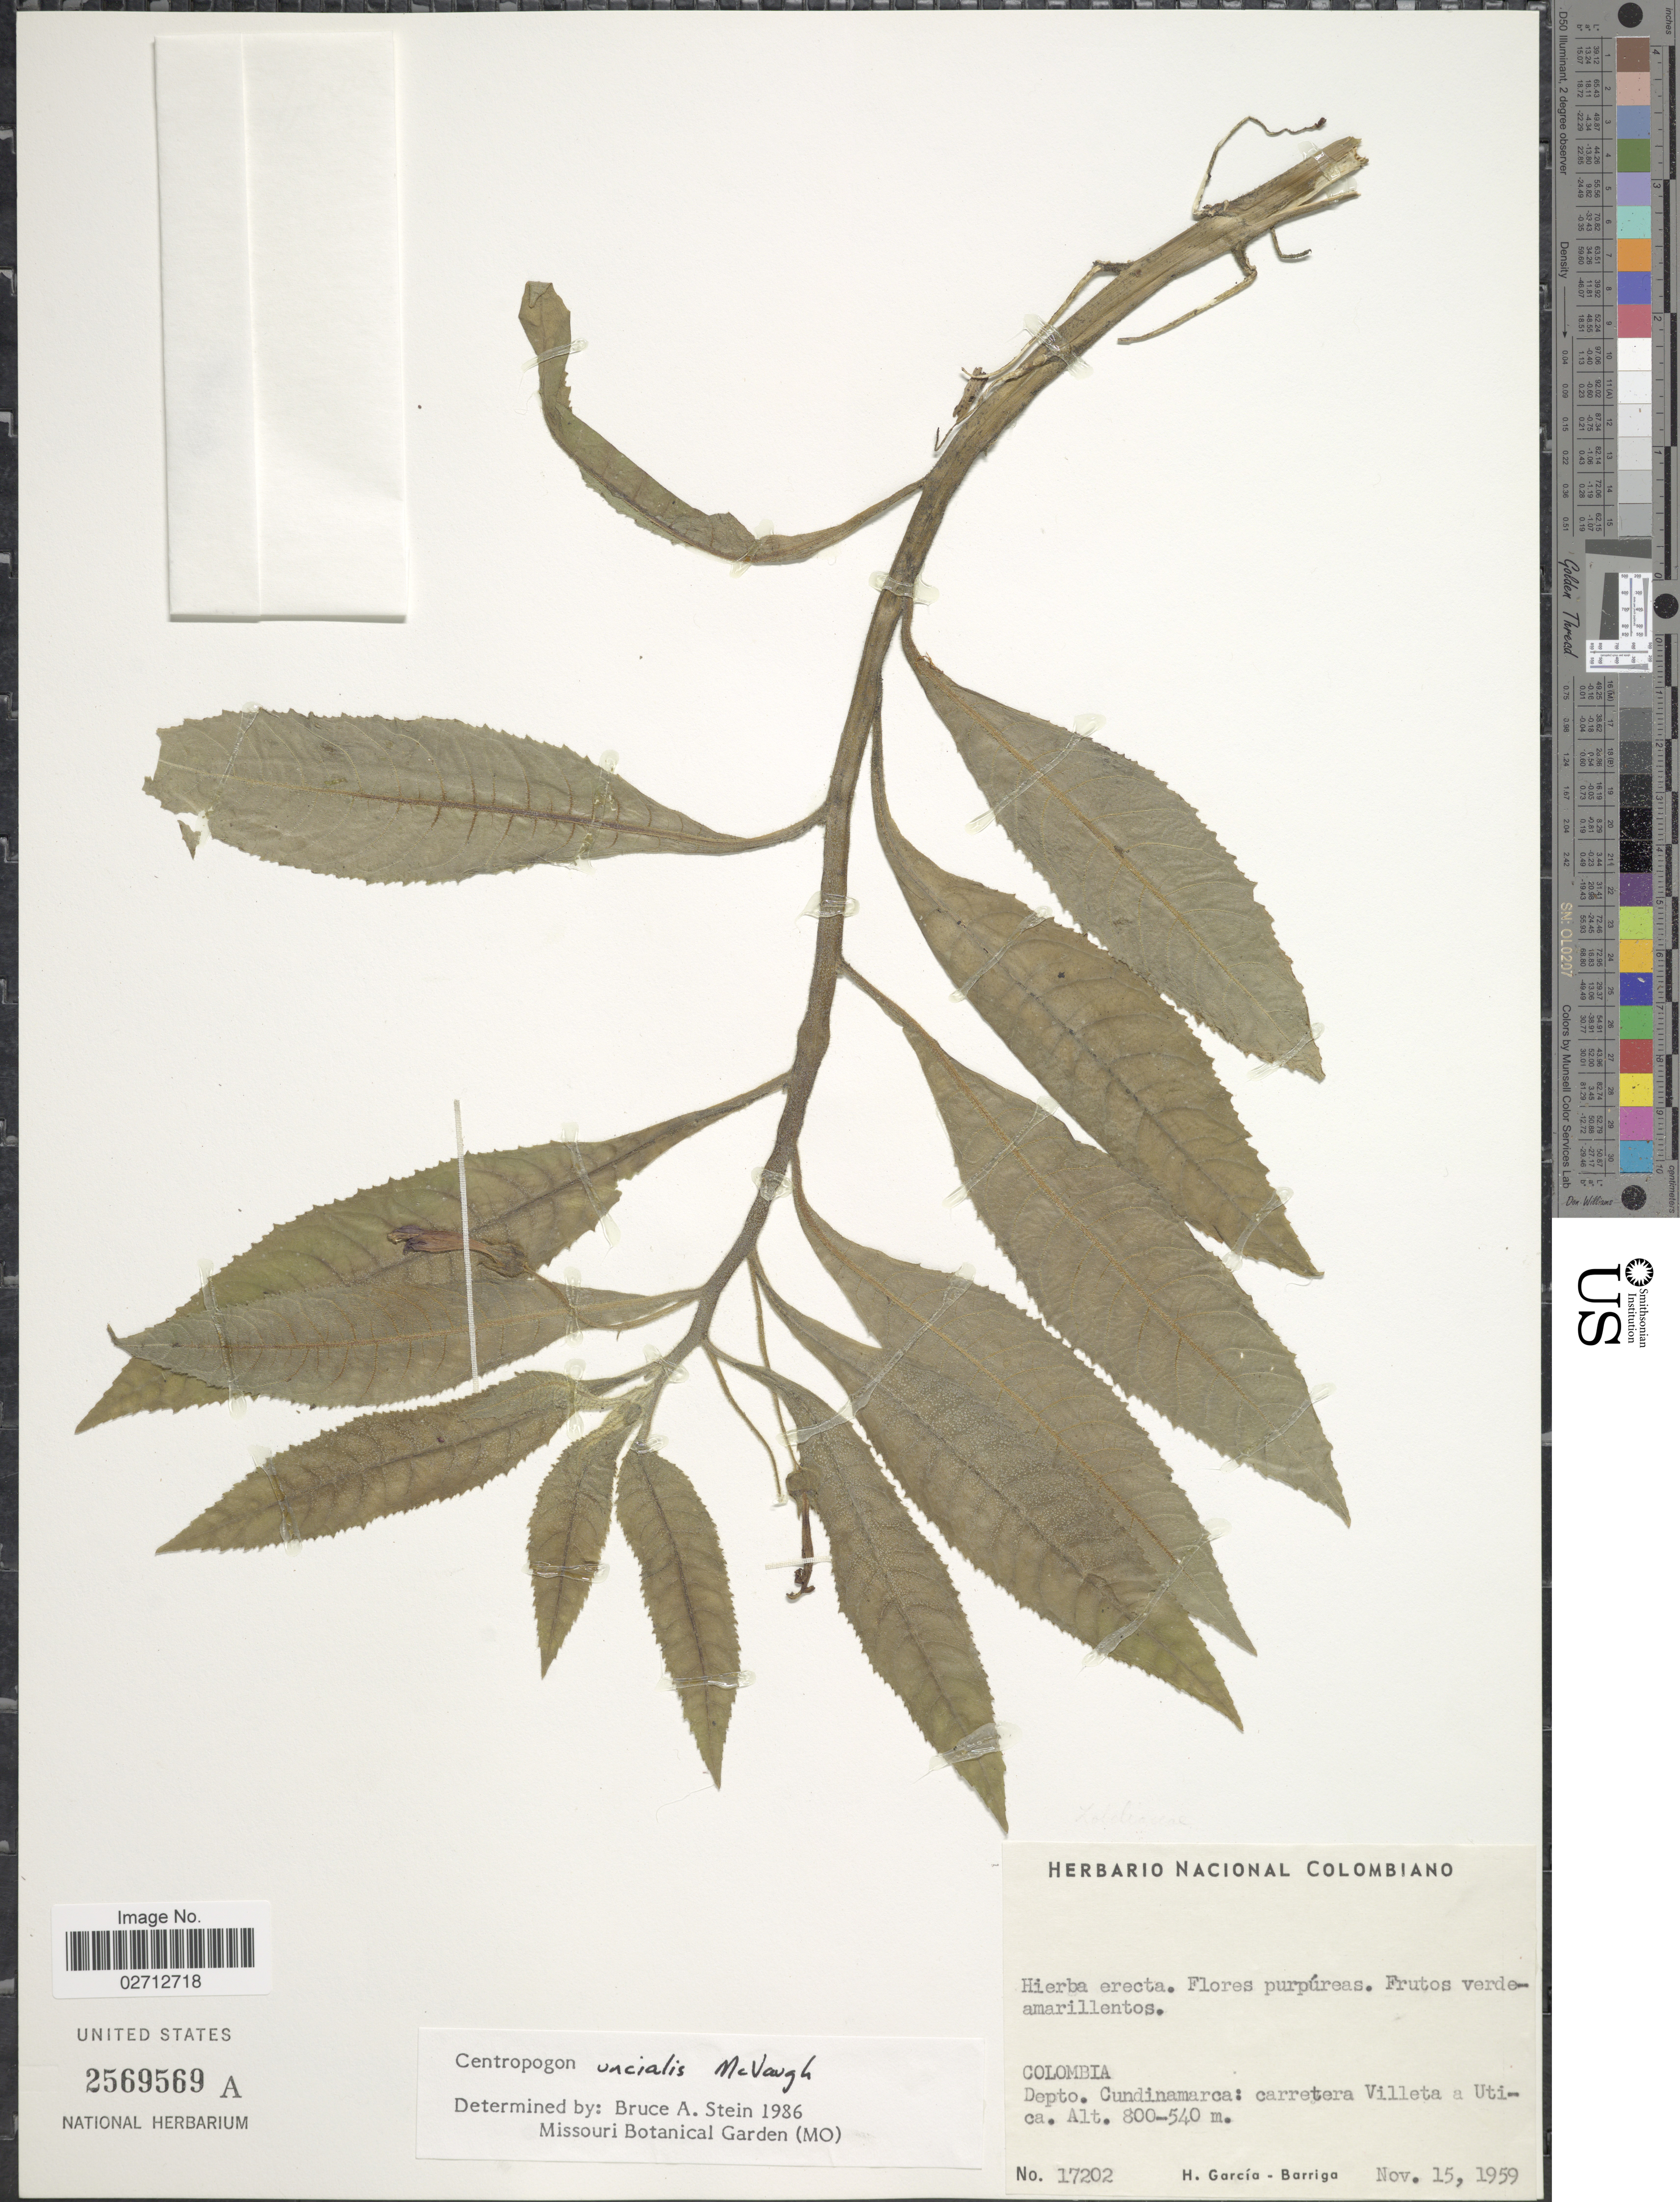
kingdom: Plantae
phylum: Tracheophyta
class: Magnoliopsida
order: Asterales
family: Campanulaceae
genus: Centropogon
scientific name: Centropogon uncialis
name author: McVaugh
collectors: H. García Barriga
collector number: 17202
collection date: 1959-11-15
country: Colombia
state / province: Cundinamarca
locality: Carretera Villeta a Utica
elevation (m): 540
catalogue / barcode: US 2569569A